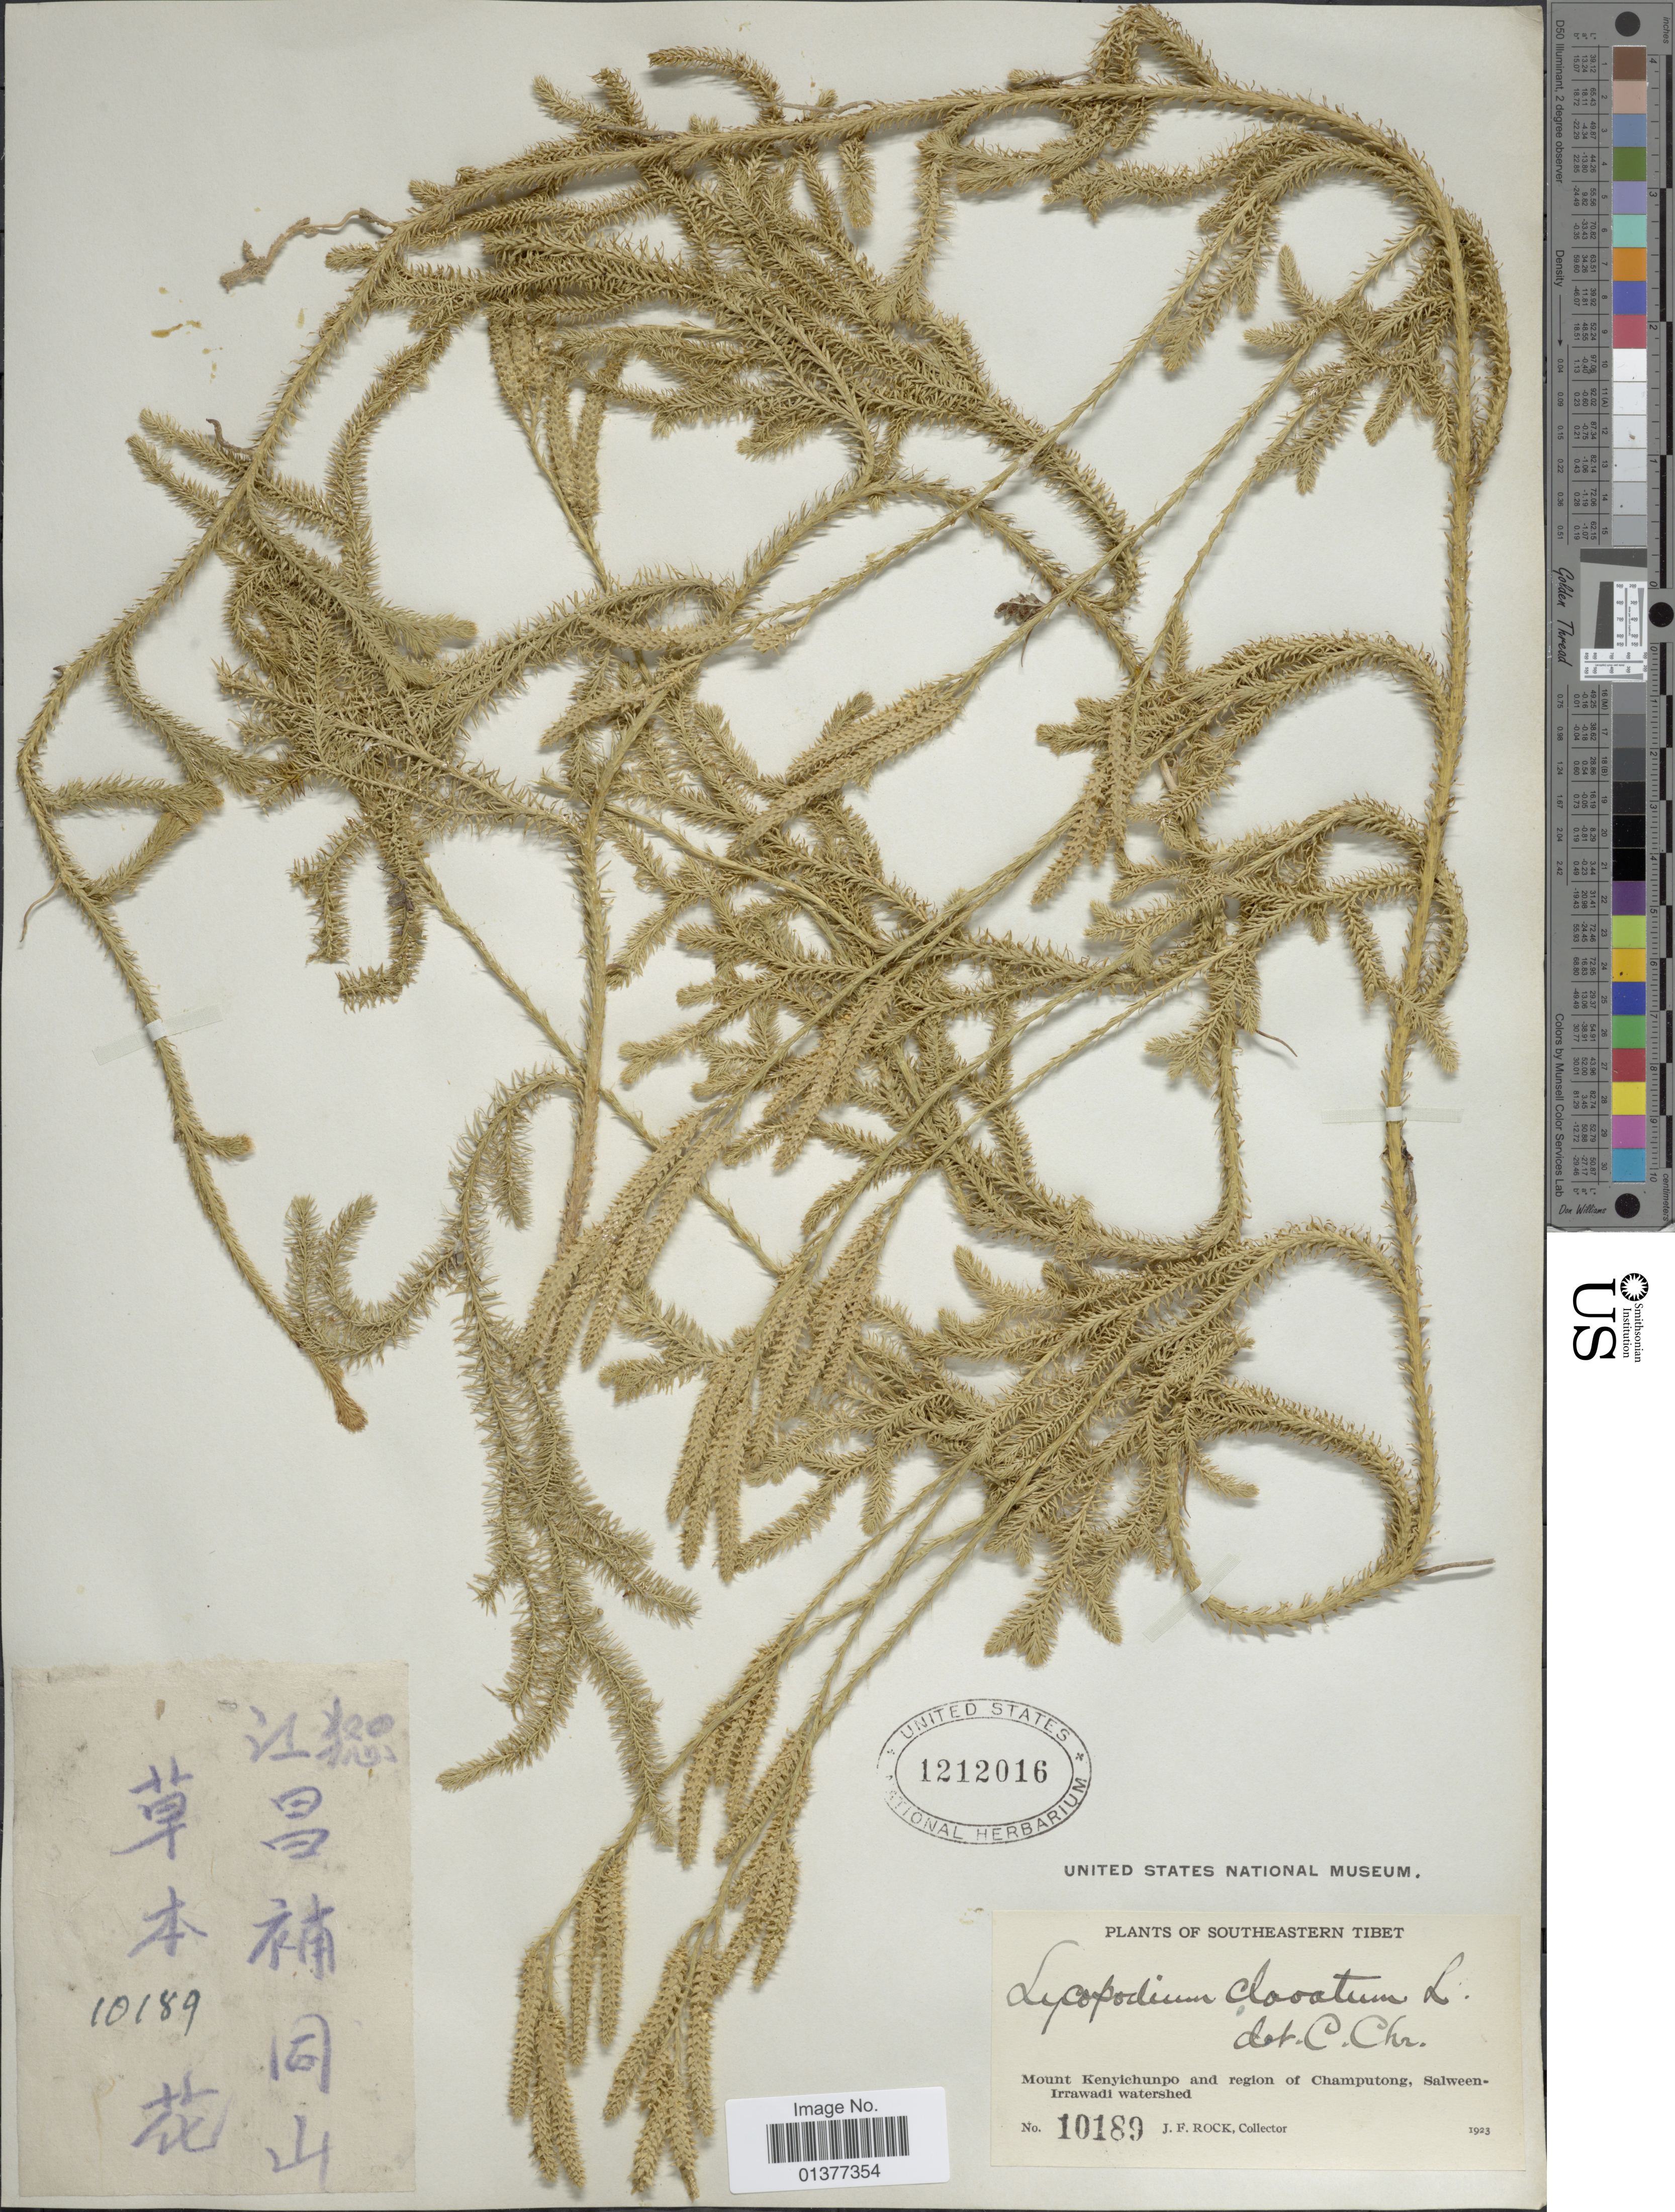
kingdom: Plantae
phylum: Tracheophyta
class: Lycopodiopsida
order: Lycopodiales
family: Lycopodiaceae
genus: Lycopodium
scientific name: Lycopodium clavatum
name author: L.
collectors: J. Rock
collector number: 10189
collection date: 1923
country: China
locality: Southeastern Tibet, Mount Kenyichunpo and region of Champutong, Salween Irrawadi watershed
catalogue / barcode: US 1212016